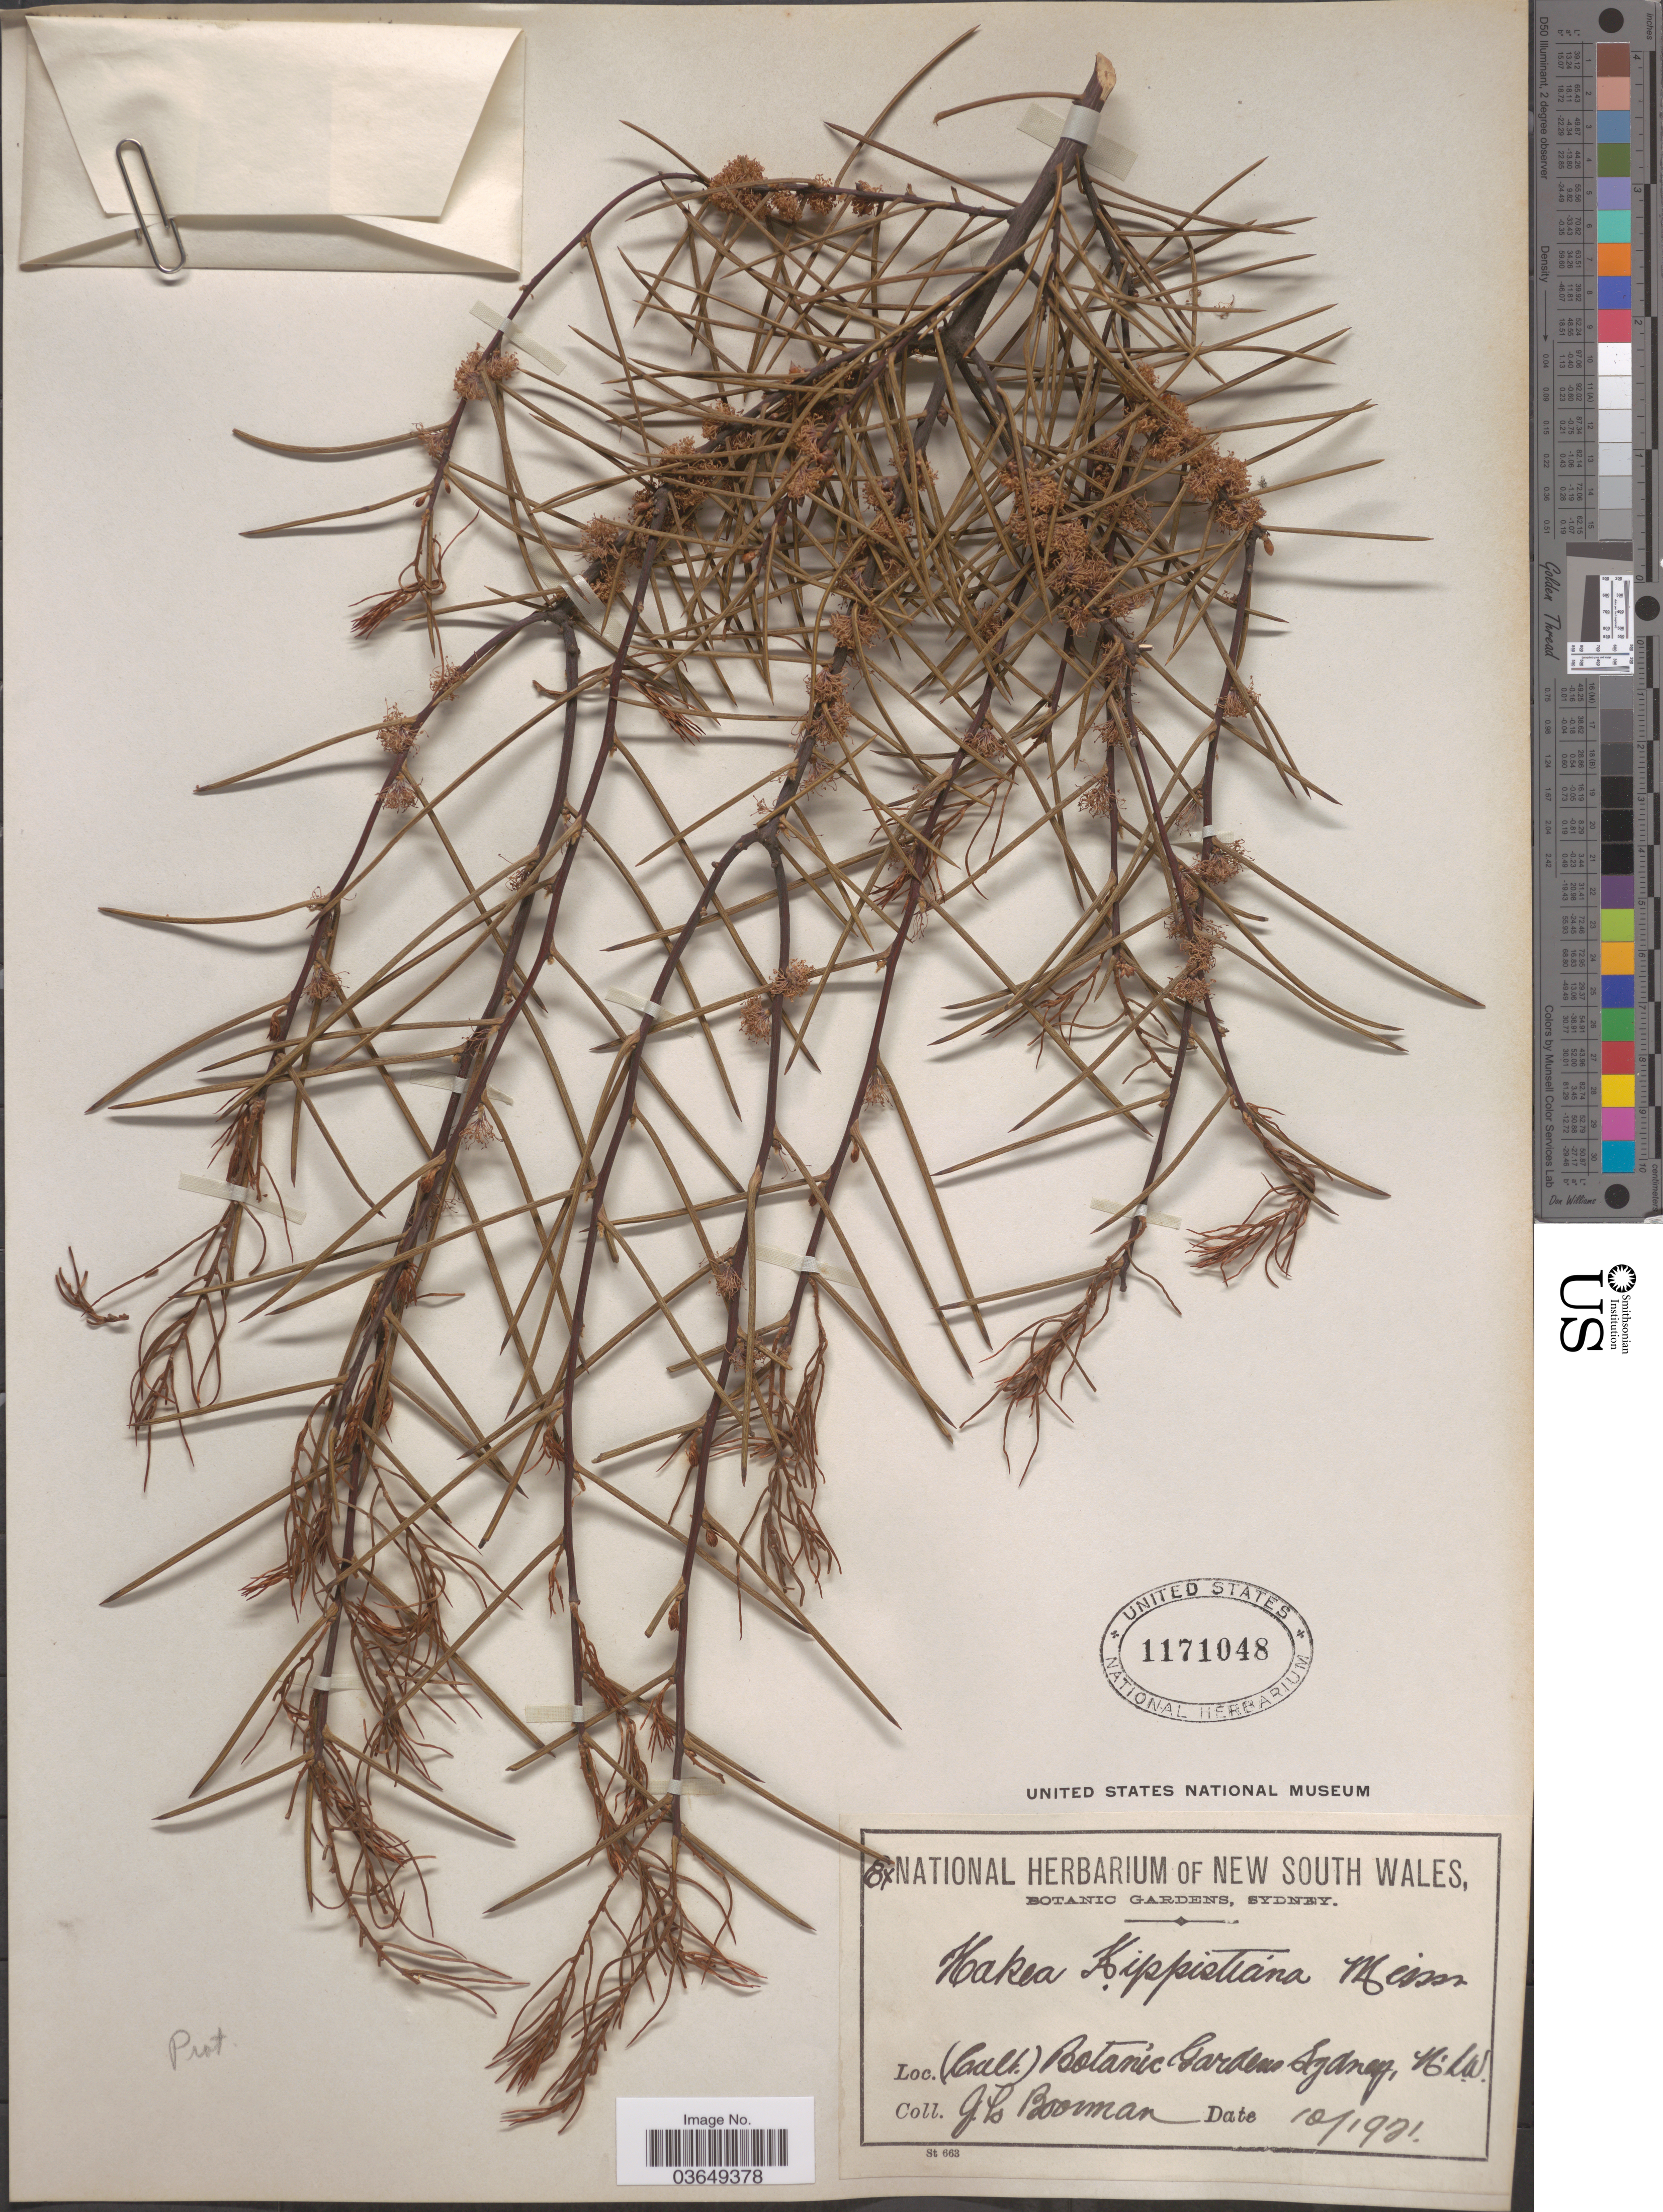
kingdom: Plantae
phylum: Tracheophyta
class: Magnoliopsida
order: Proteales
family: Proteaceae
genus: Hakea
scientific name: Hakea kippistiana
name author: Meisn.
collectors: J. Boorman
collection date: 1921-10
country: Australia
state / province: New South Wales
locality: Botanic Gardens Sydney, N.S.W.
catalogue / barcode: US 1171048